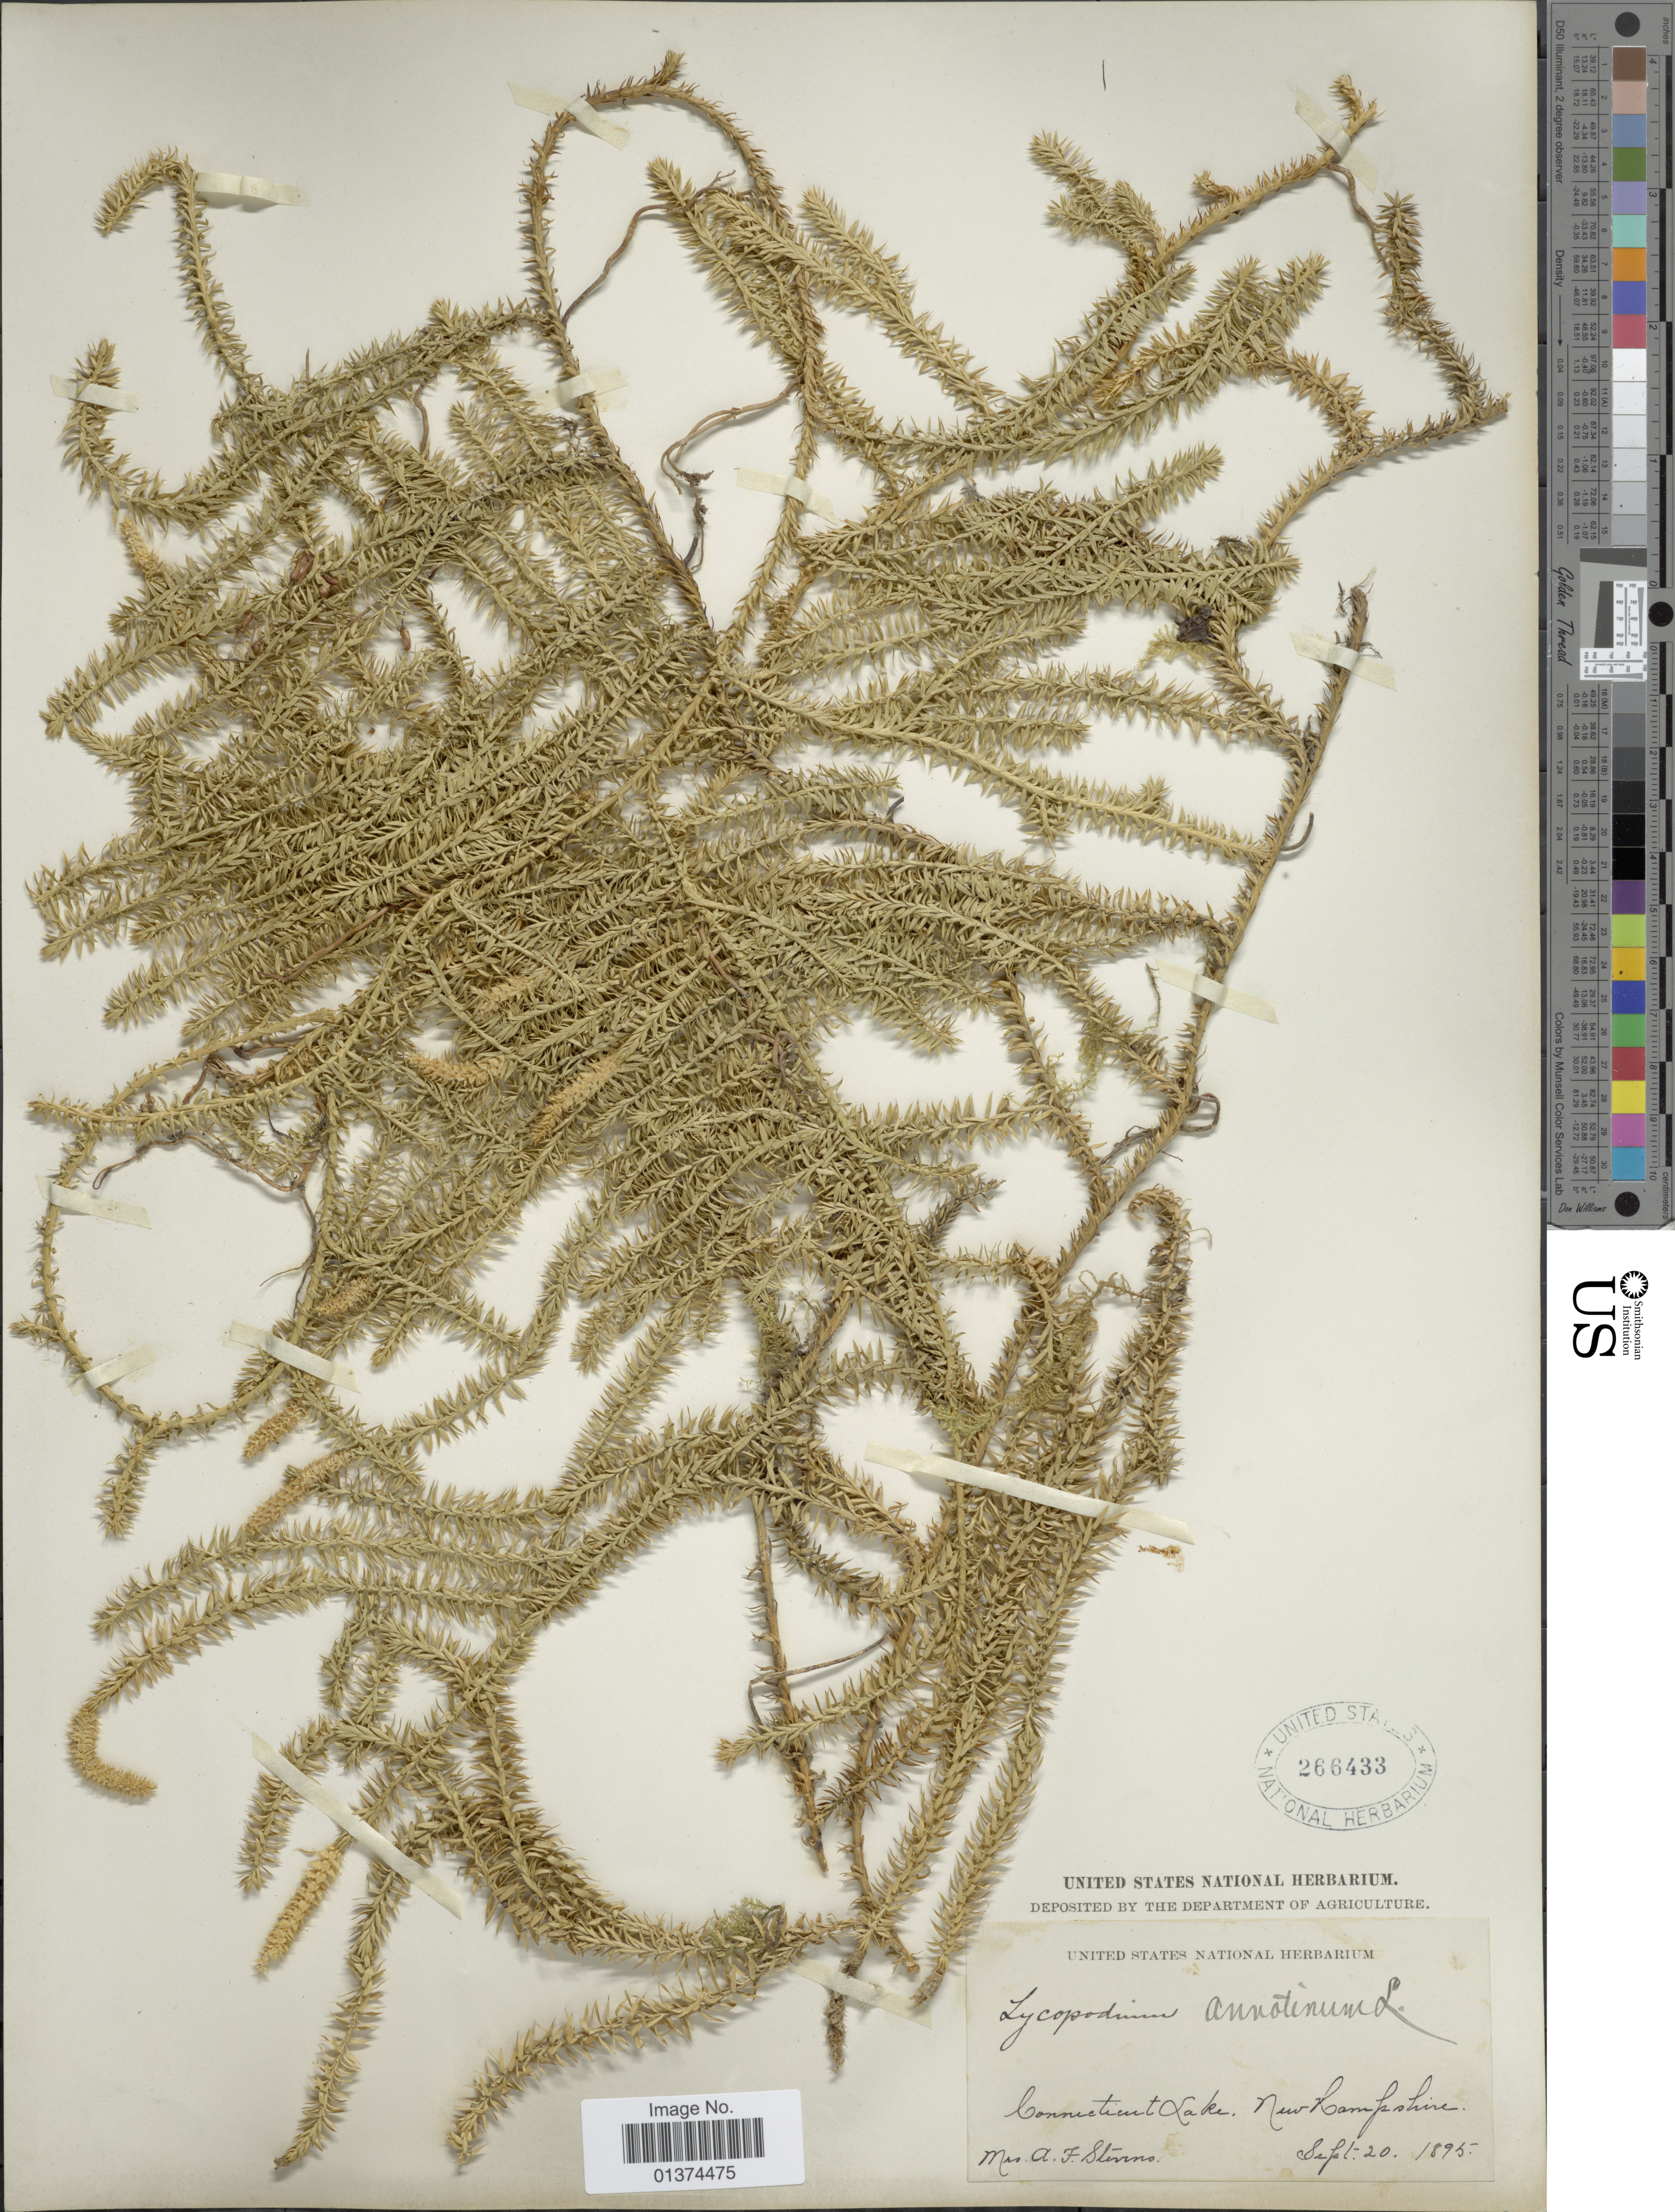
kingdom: Plantae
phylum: Tracheophyta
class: Lycopodiopsida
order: Lycopodiales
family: Lycopodiaceae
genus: Spinulum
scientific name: Spinulum annotinum subsp. annotinum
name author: (L.) A. Haines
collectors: A. Stevens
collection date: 1895-09-20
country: United States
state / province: New Hampshire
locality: Connecticut Lake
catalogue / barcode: US 266433